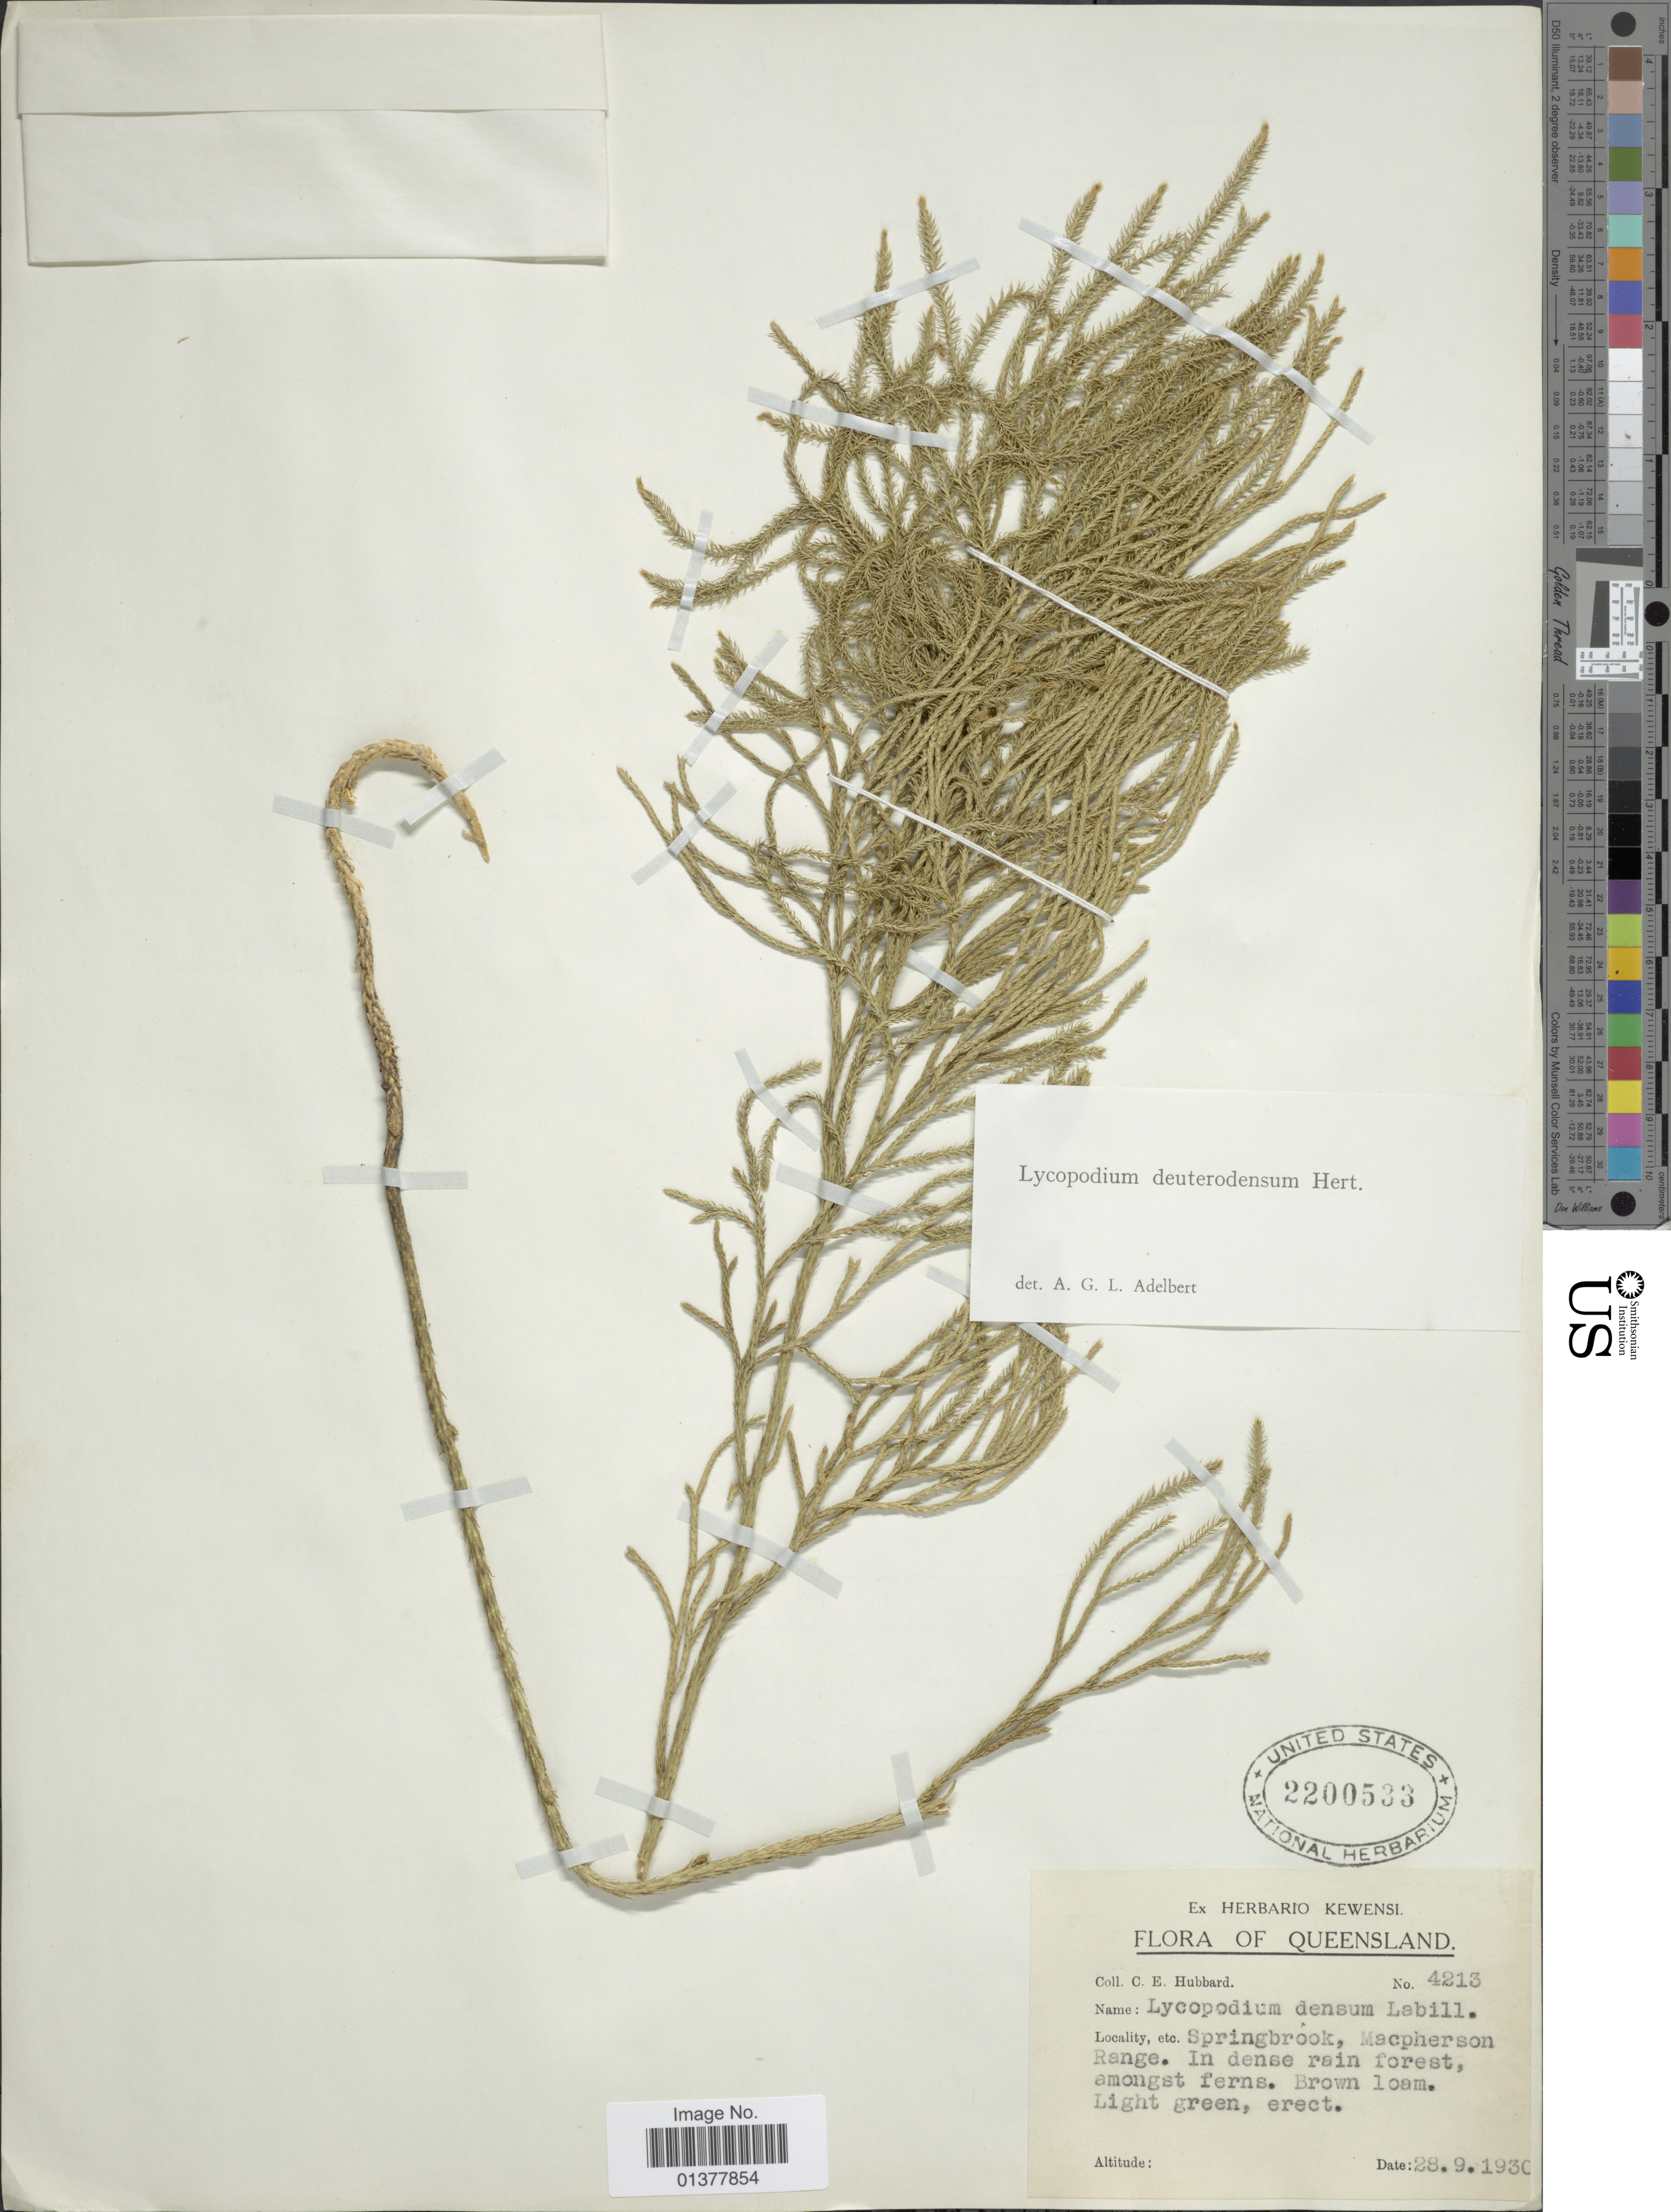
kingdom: Plantae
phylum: Tracheophyta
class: Lycopodiopsida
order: Lycopodiales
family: Lycopodiaceae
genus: Pseudolycopodium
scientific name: Pseudolycopodium densum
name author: (Rothm.) Holub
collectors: C. E. Hubbard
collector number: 4213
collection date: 1930-09-28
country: Australia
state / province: Queensland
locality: Springbrook, Macpherson Range, in dense rain forest, among ferns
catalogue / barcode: US 2200533